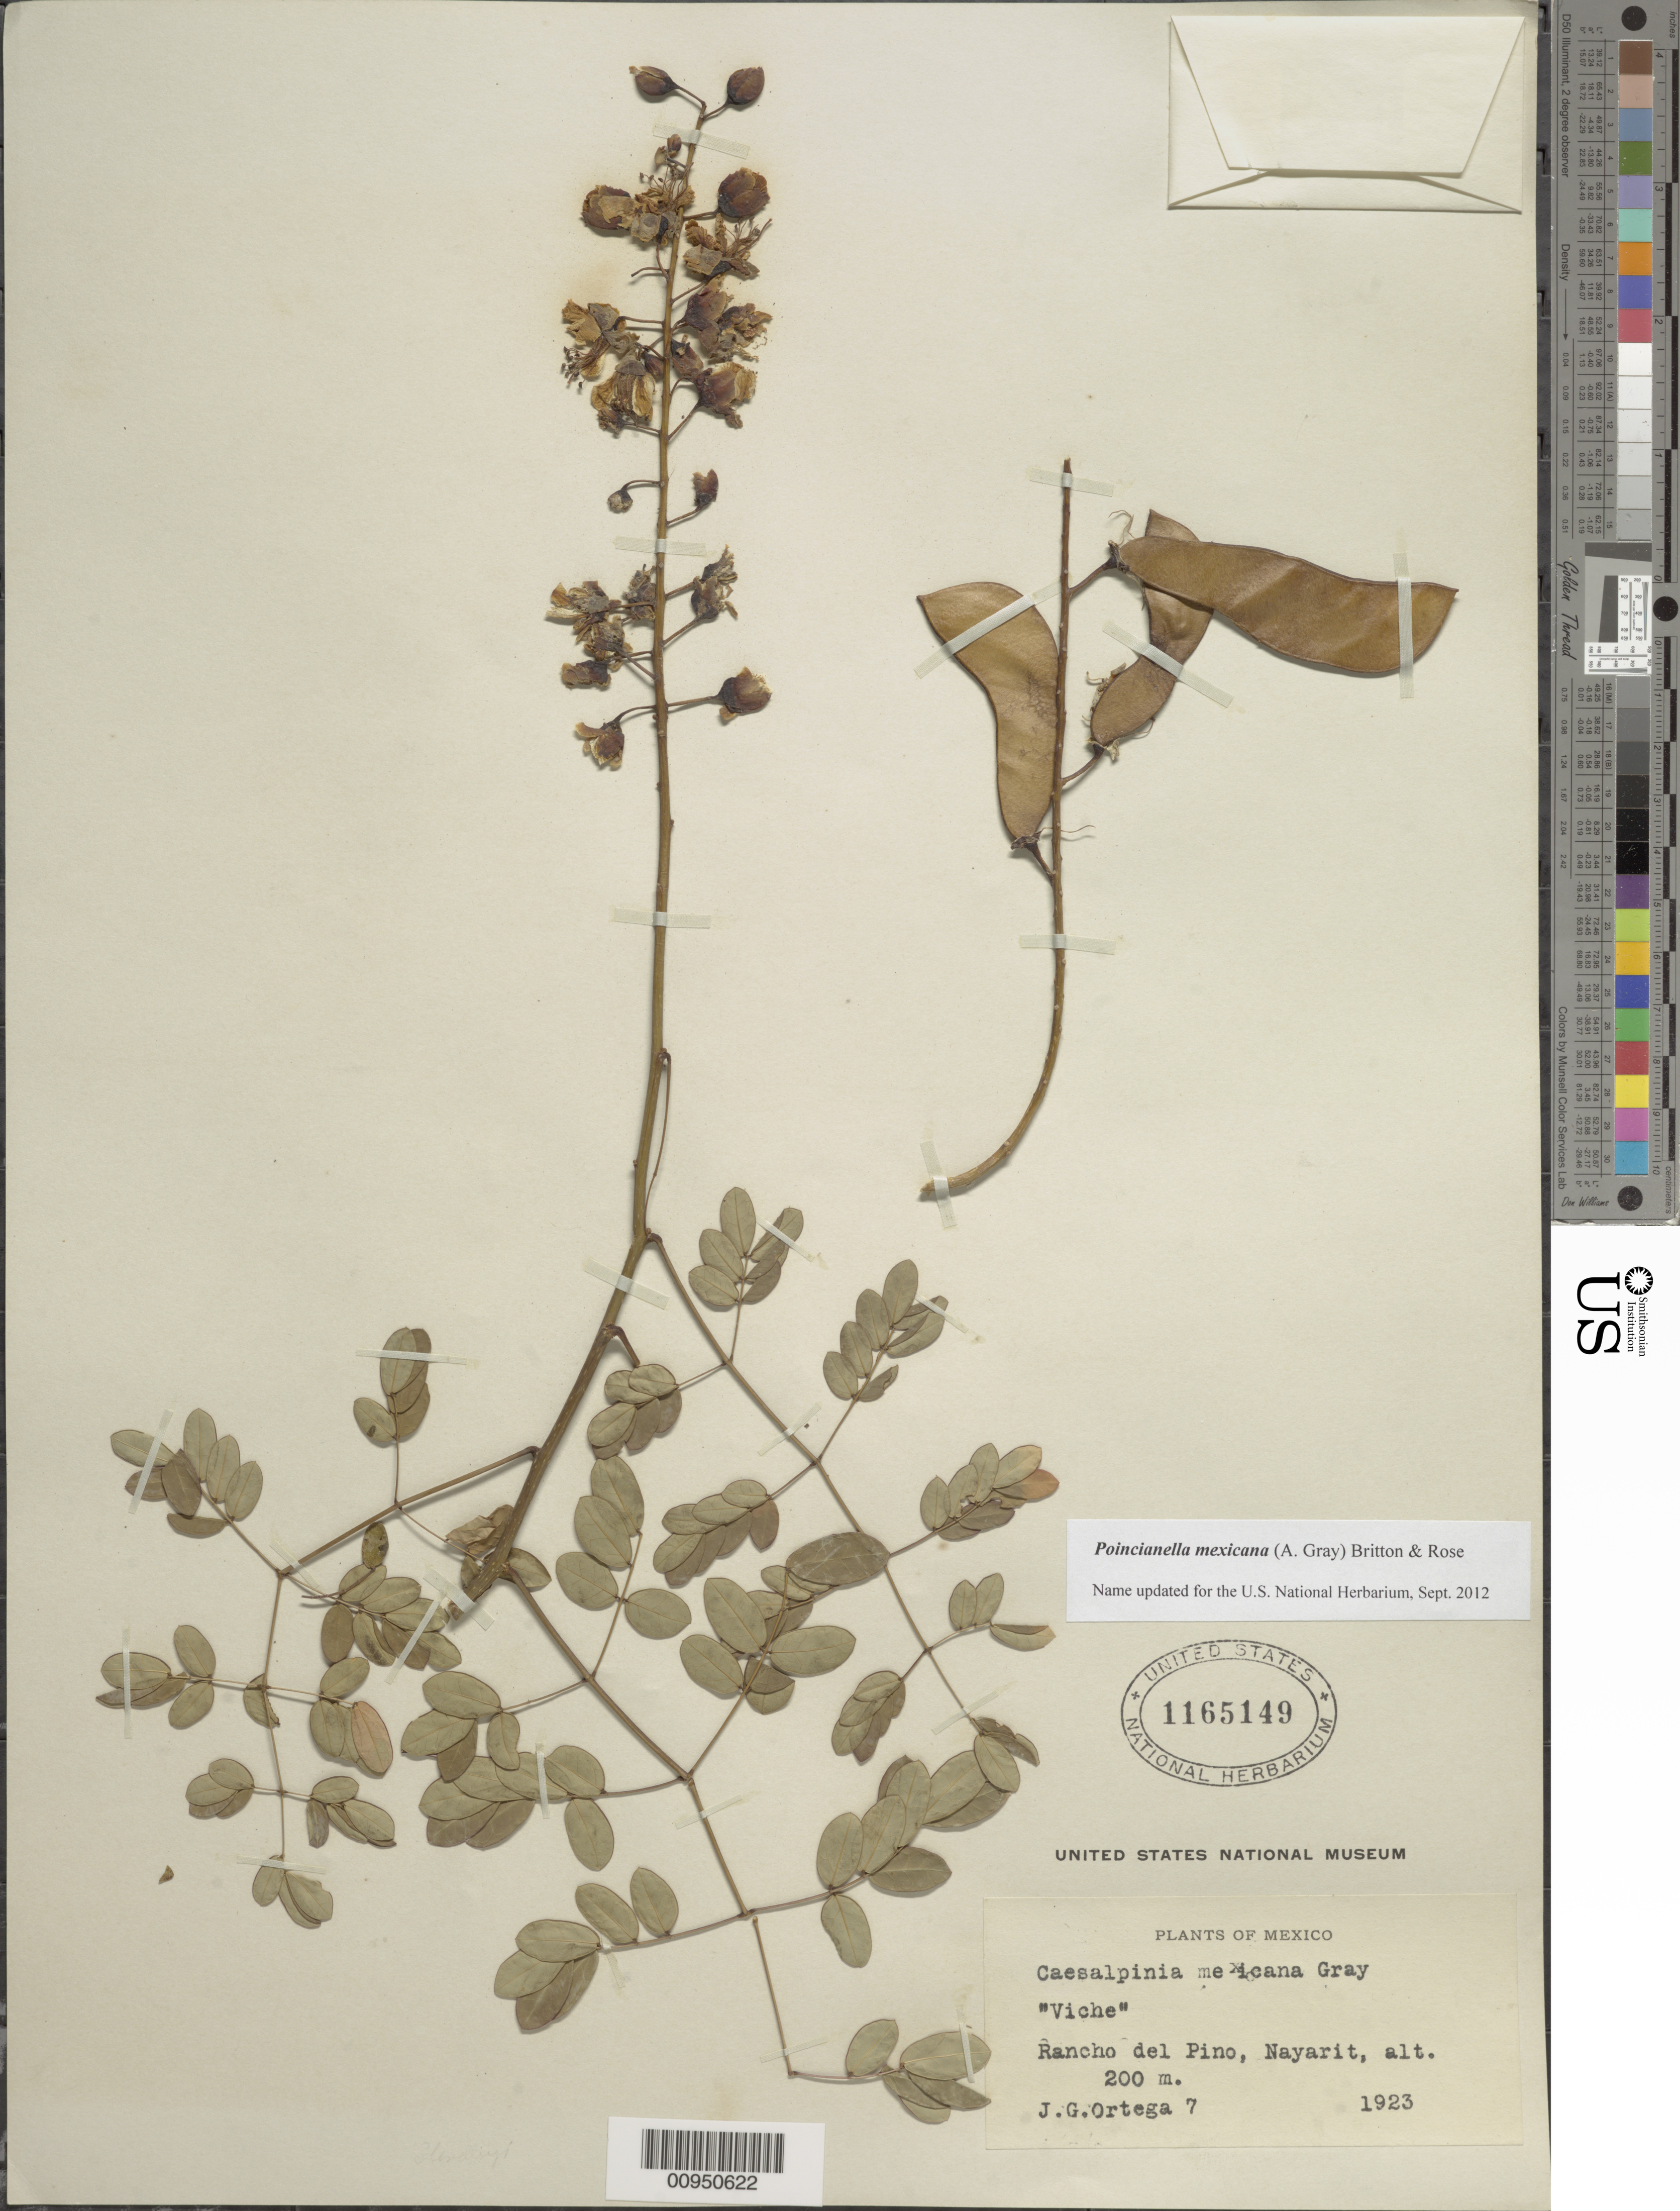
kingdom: Plantae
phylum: Tracheophyta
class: Magnoliopsida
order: Fabales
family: Fabaceae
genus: Erythrostemon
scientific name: Erythrostemon mexicanus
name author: (Rose) Gagnon & G.P. Lewis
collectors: J. Ortega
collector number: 7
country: Mexico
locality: Rancho del Pino, Nayarit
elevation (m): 200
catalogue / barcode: US 1165149